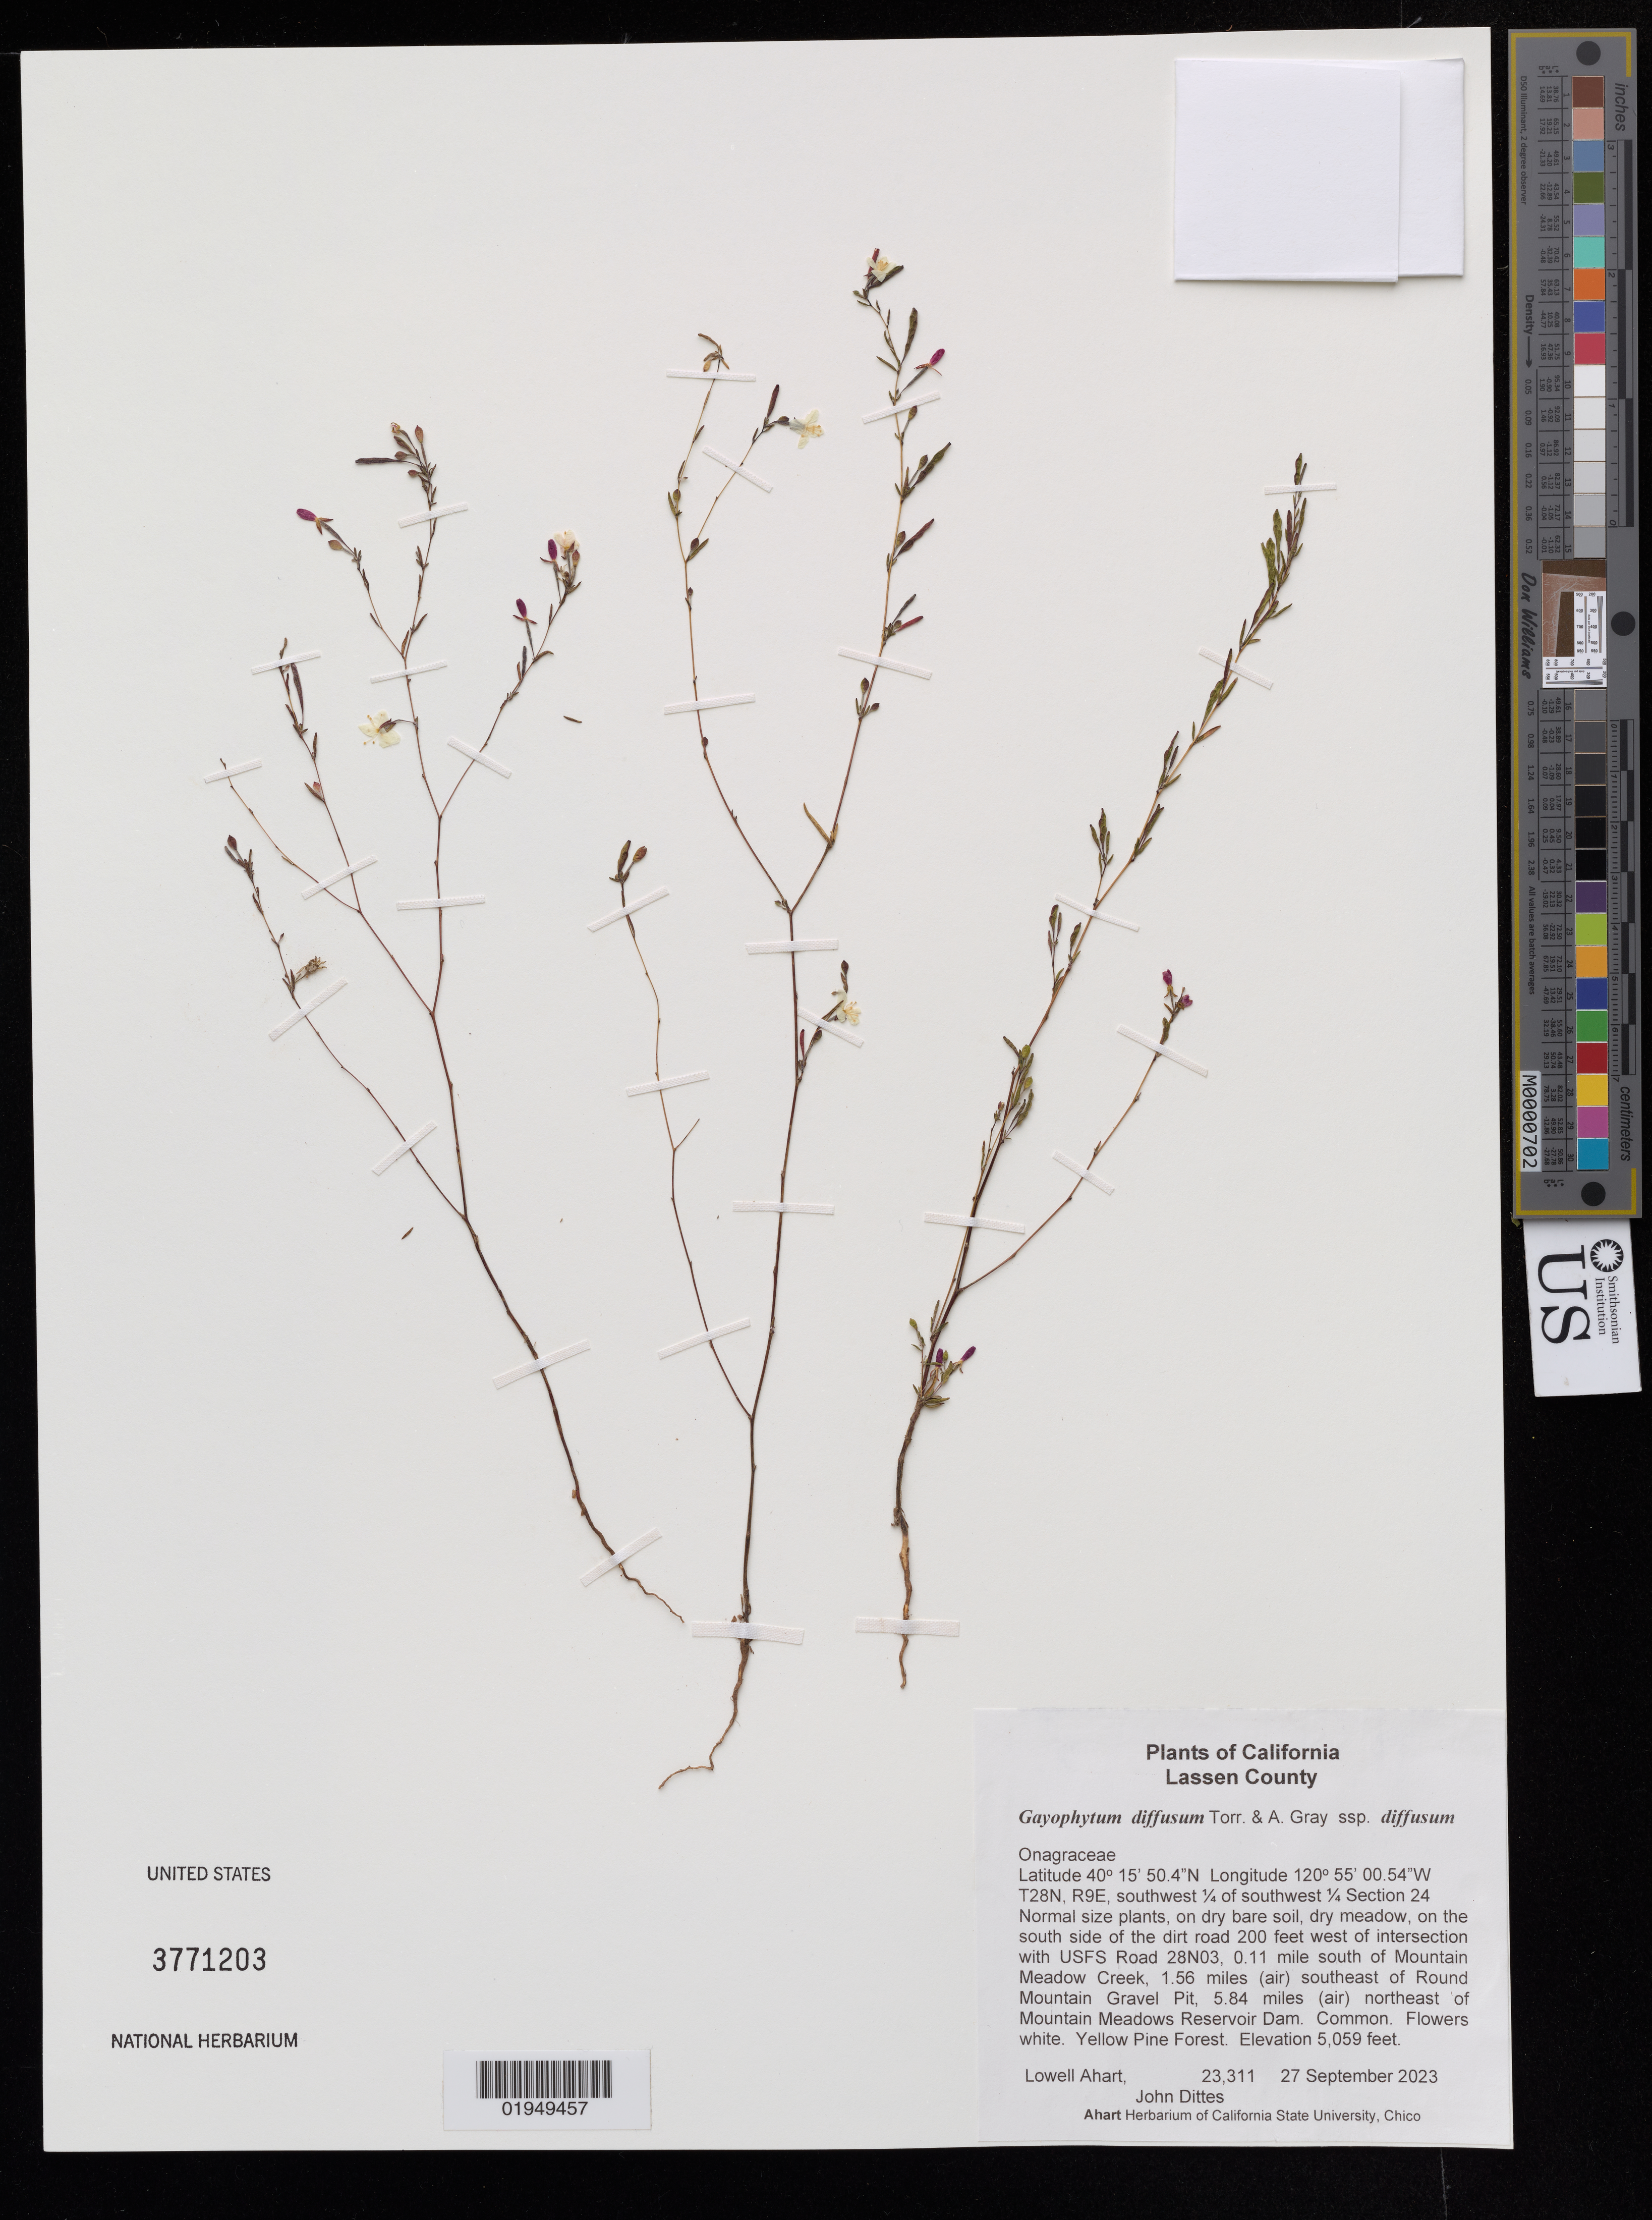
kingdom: Plantae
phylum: Tracheophyta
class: Magnoliopsida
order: Myrtales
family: Onagraceae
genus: Gayophytum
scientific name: Gayophytum diffusum subsp. diffusum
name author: Torr. & A. Gray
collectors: L. Ahart & J. Dittes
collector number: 23311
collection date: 2023-09-27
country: United States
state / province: California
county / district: Lassen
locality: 200 feet W of intersection with USFS road 28N03, 0.11 mile S of Mountain Meadow Creek, 1.56 miles (air) SE of Round Mountain Gravel Pit, 5.84 miles (air) NE of Mountain Meadows Reservoir Dam.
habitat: Yellow pine forest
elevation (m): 1542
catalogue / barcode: US 3771203